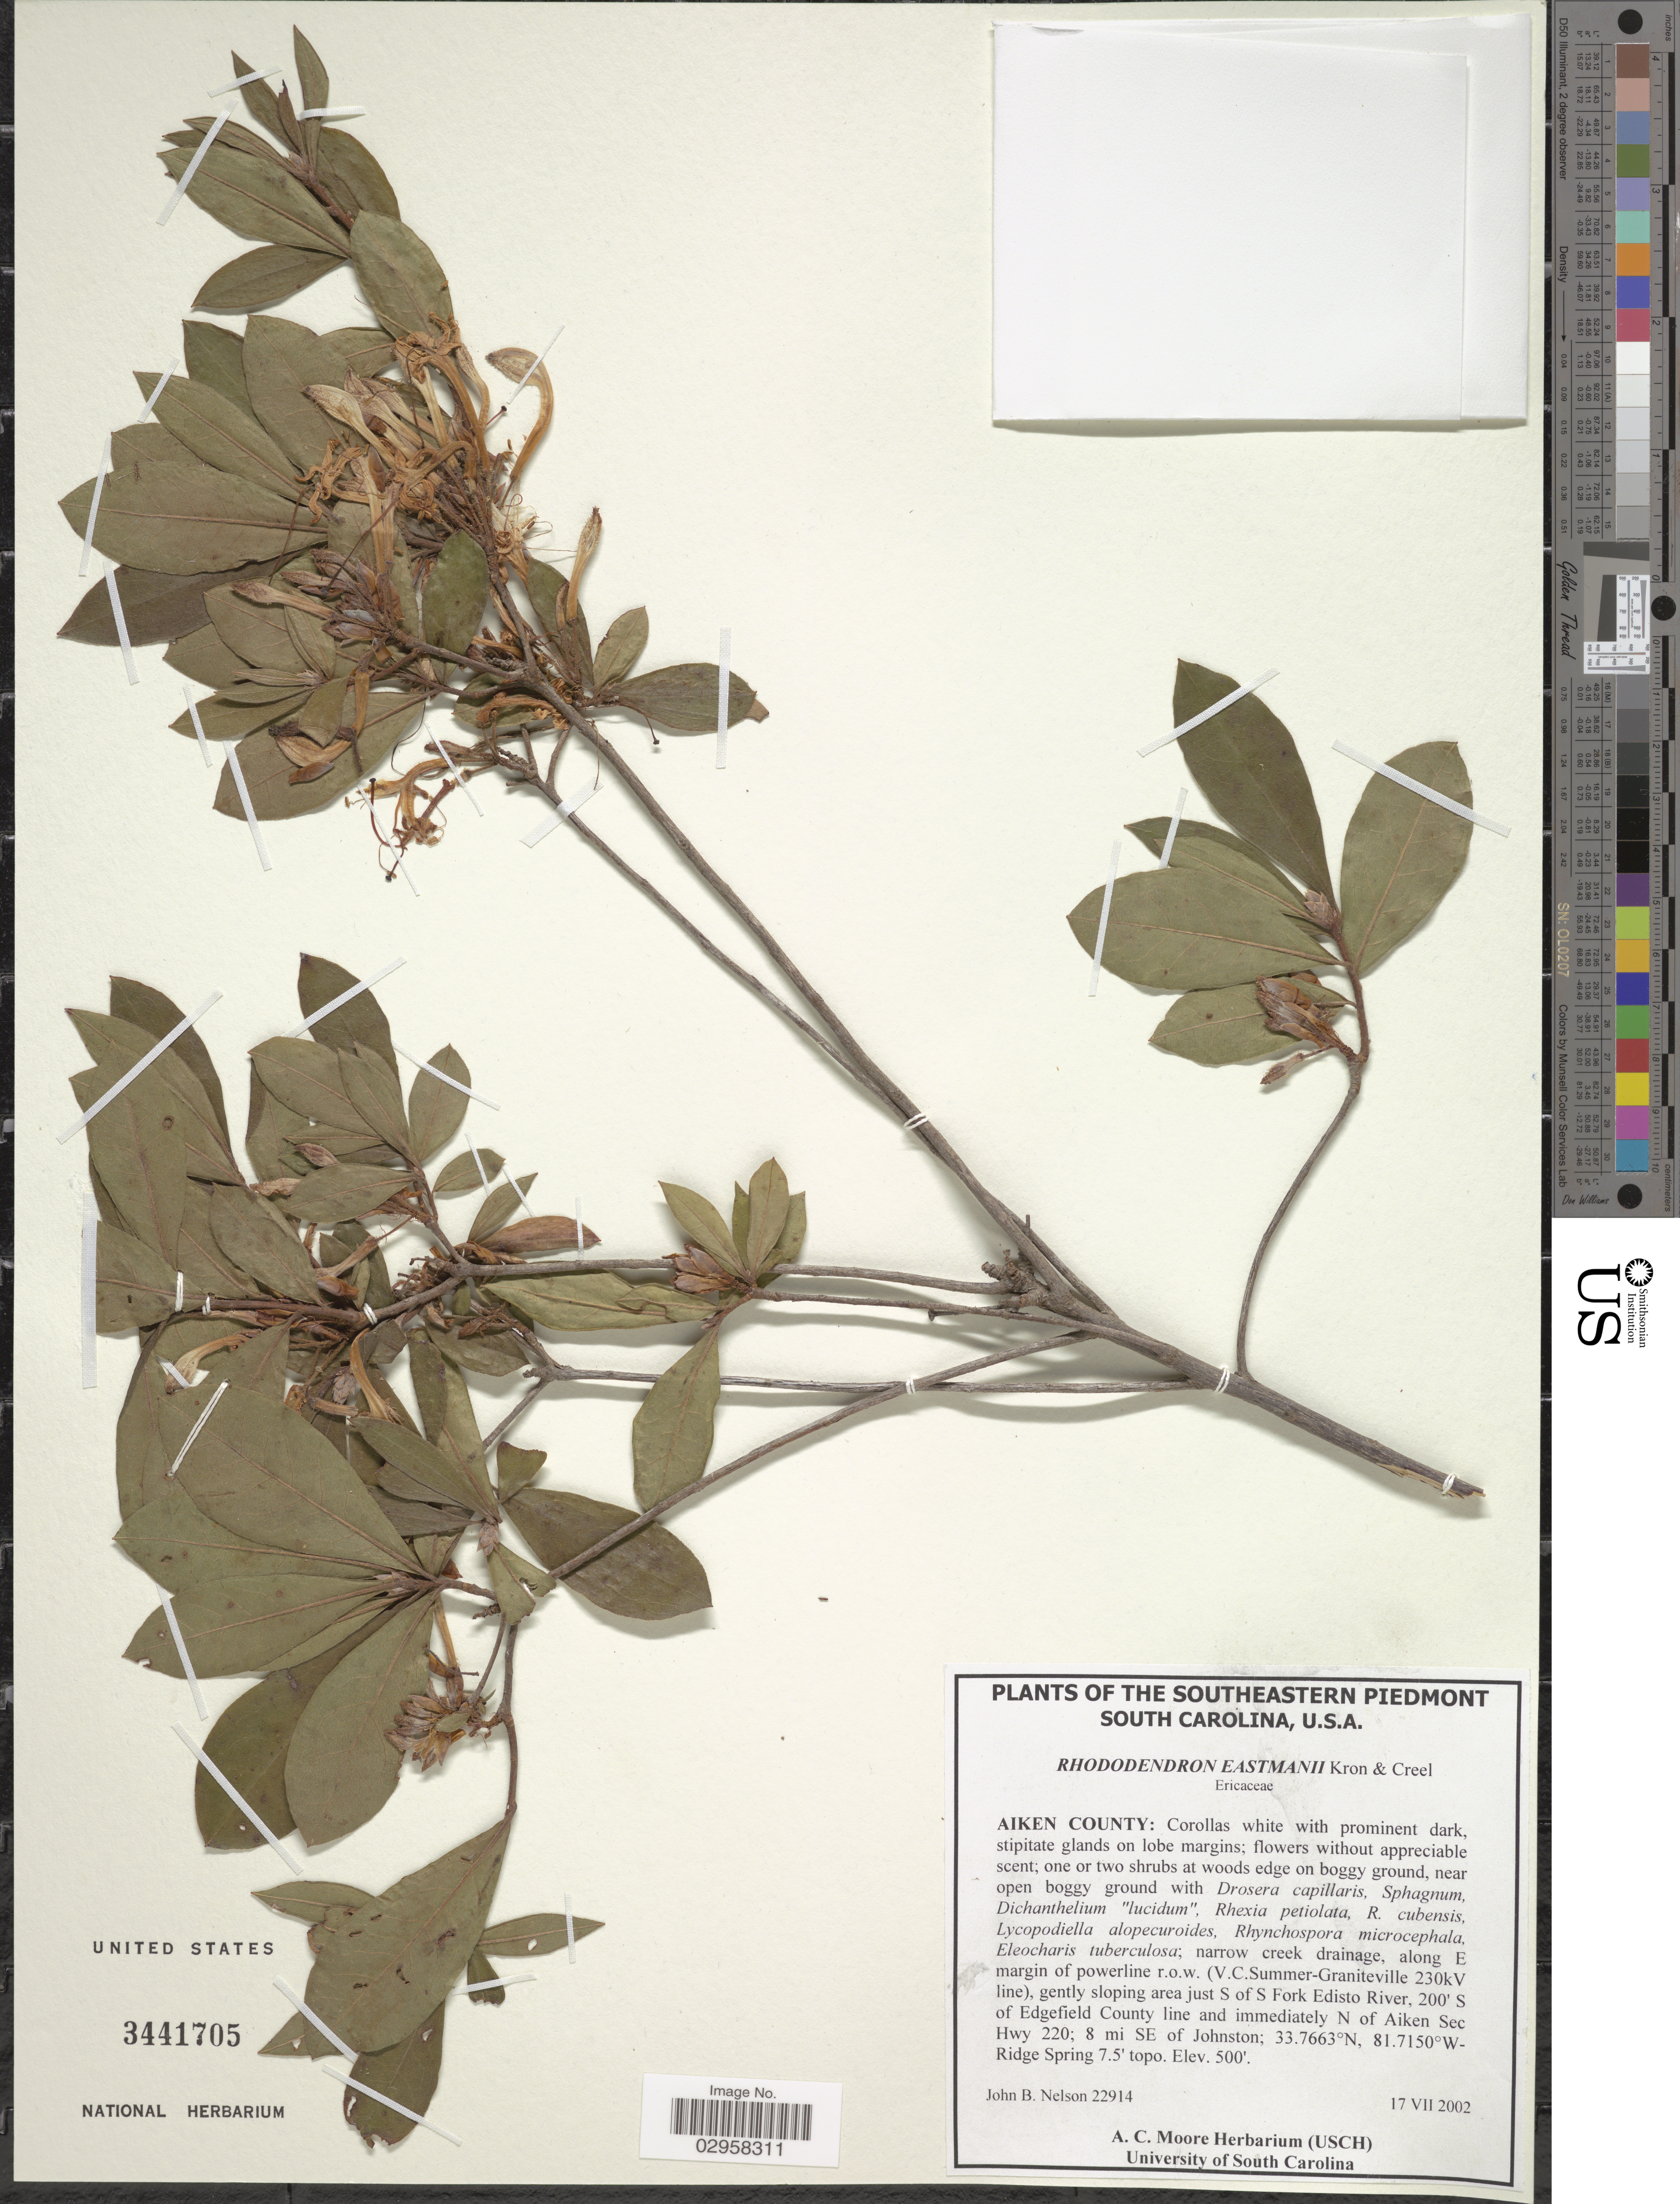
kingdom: Plantae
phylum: Tracheophyta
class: Magnoliopsida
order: Ericales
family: Ericaceae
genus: Rhododendron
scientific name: Rhododendron eastmanii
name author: Kron & Creel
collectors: J. B. Nelson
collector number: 22914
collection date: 2002-07-17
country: United States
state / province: South Carolina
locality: The Southeastern Piedmont. South Carolina. Aiken County. Along E margin of powerline r.o.w. (V. C. Summer-Graniteville 230kV line), gently sloping area just S of Fork Edisto River, 200' S of Edgefield County line and immediately N of Aiken Sec Hwy 220; 8 mi SE of Johnston; Ridge Spring 7.5' topo.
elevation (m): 152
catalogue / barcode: US 3441705